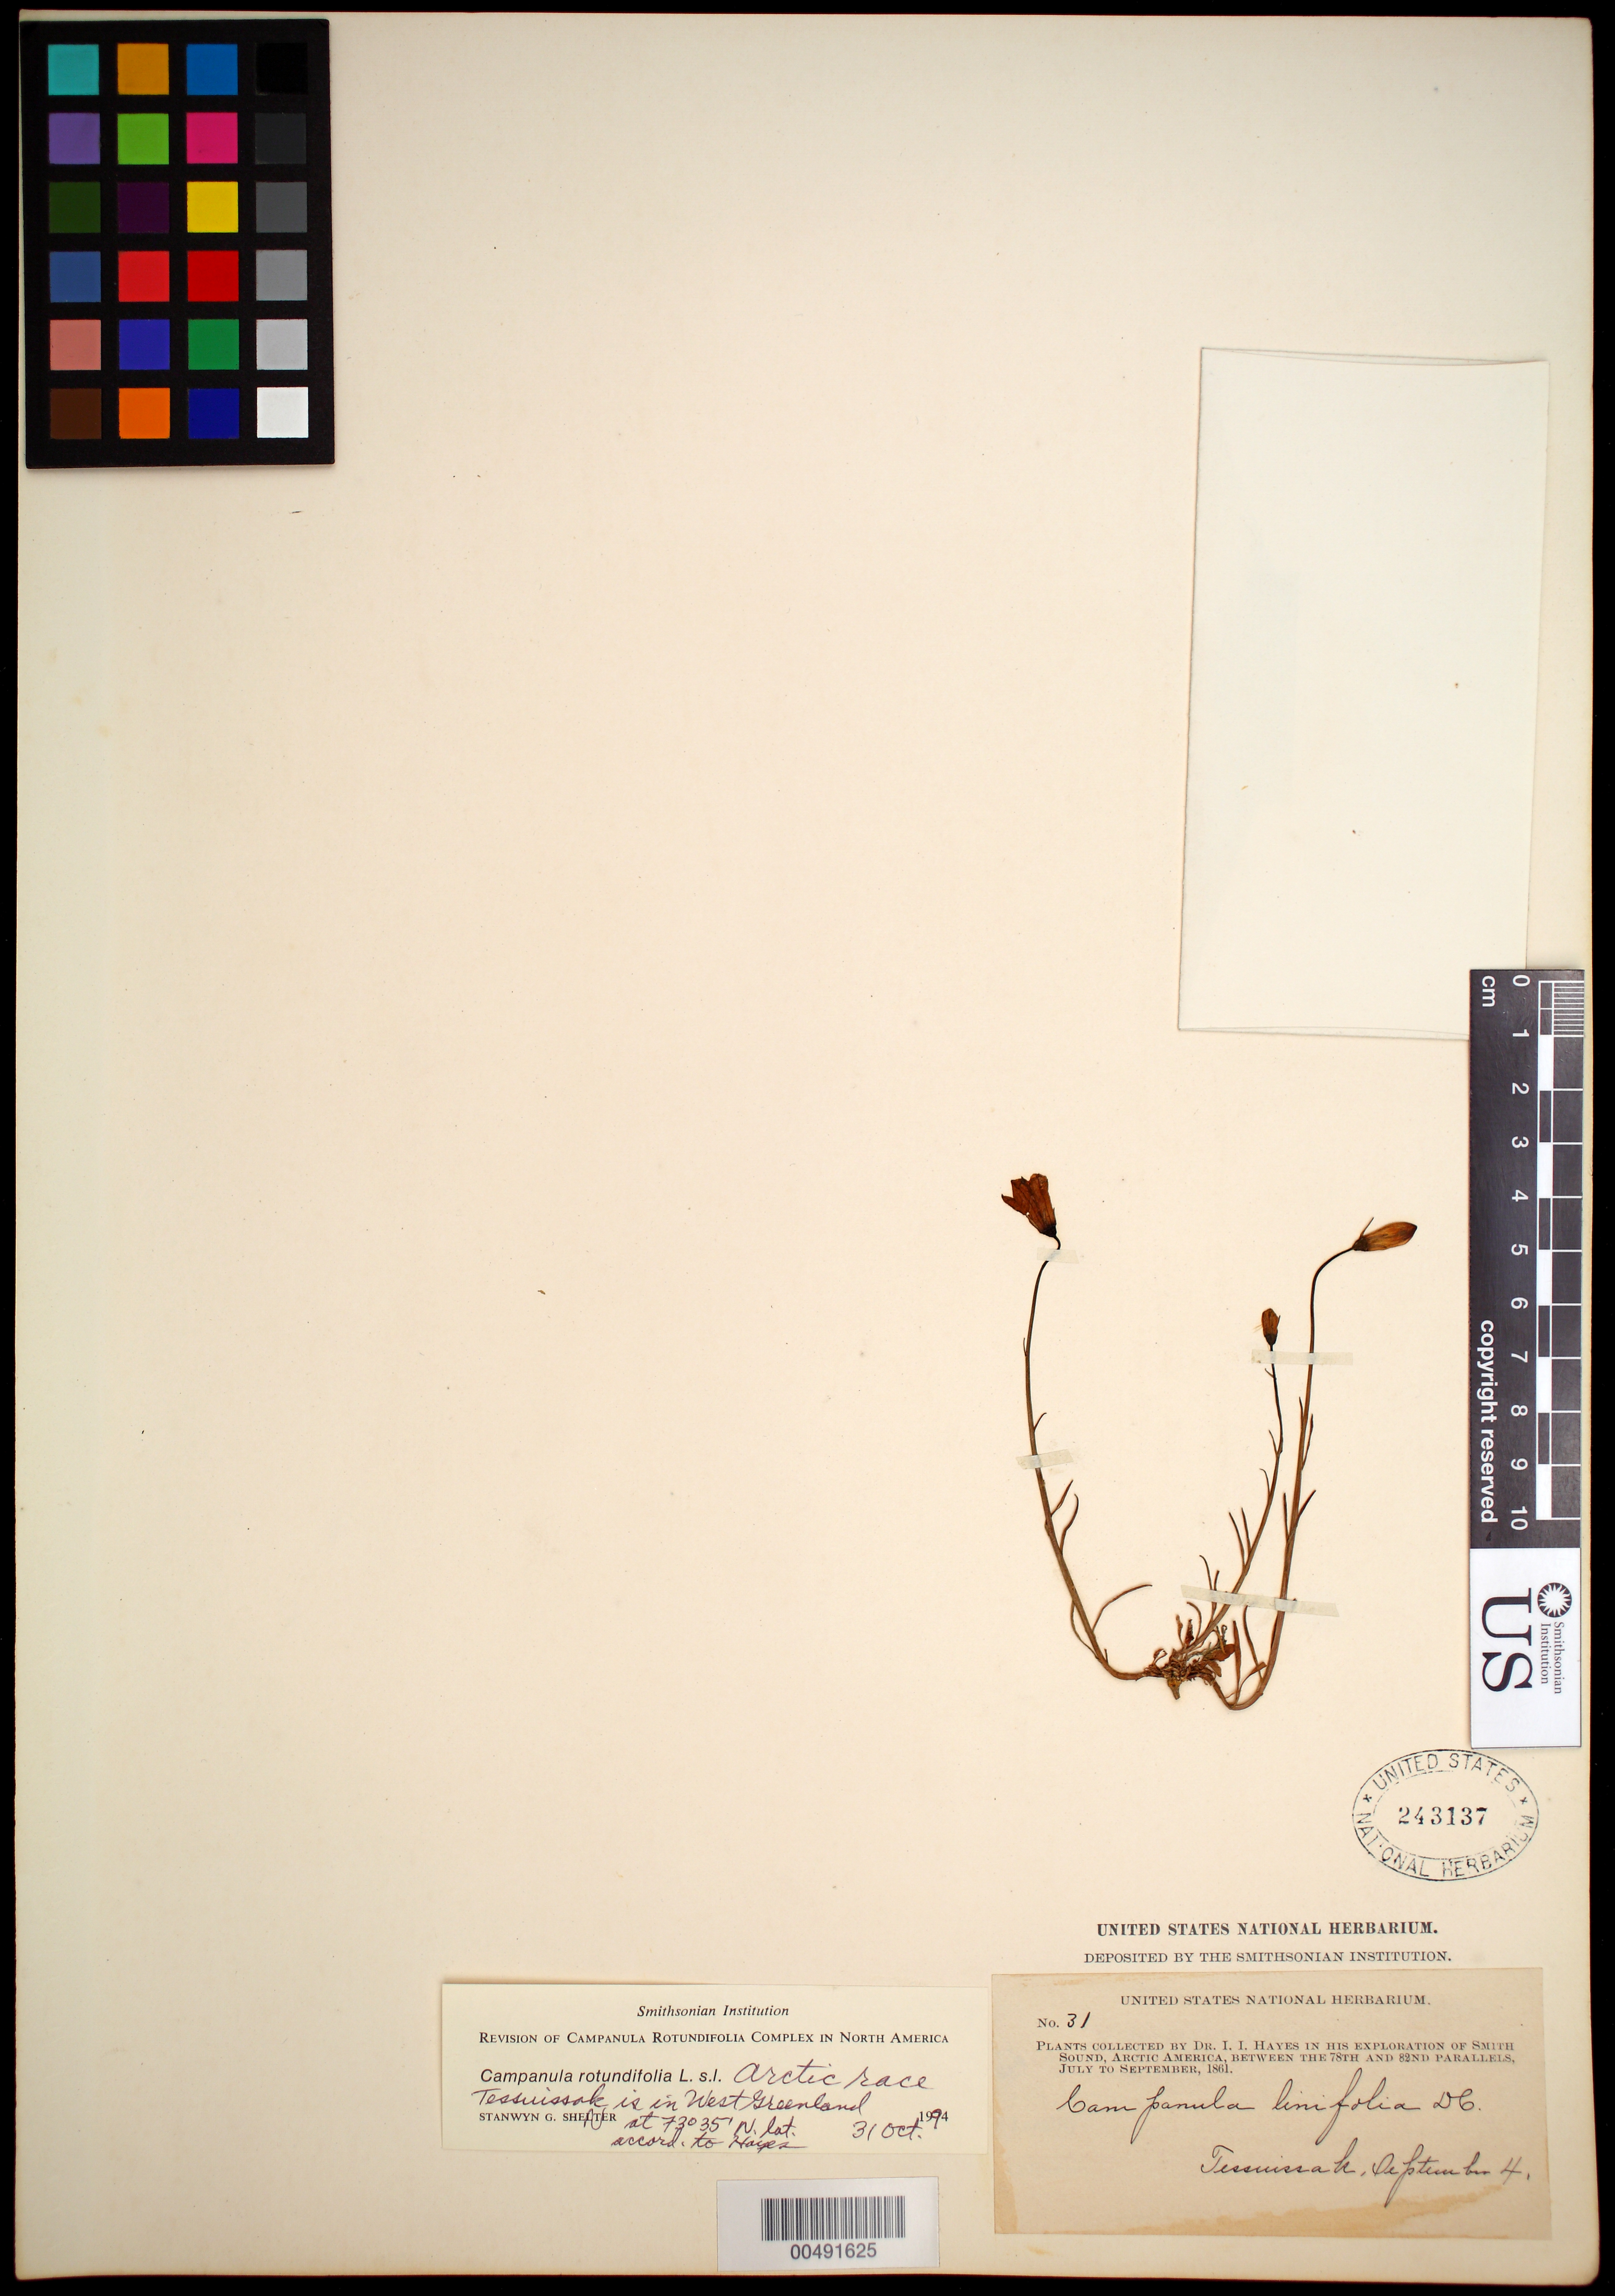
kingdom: Plantae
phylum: Tracheophyta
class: Magnoliopsida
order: Asterales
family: Campanulaceae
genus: Campanula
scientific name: Campanula rotundifolia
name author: L.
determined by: Shetler, Stanwyn G., (US), NMNH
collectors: I. I. Hayes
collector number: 31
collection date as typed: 04 Sep 1861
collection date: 1861-09-04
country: Greenland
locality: Tessuissak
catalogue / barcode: US 243137